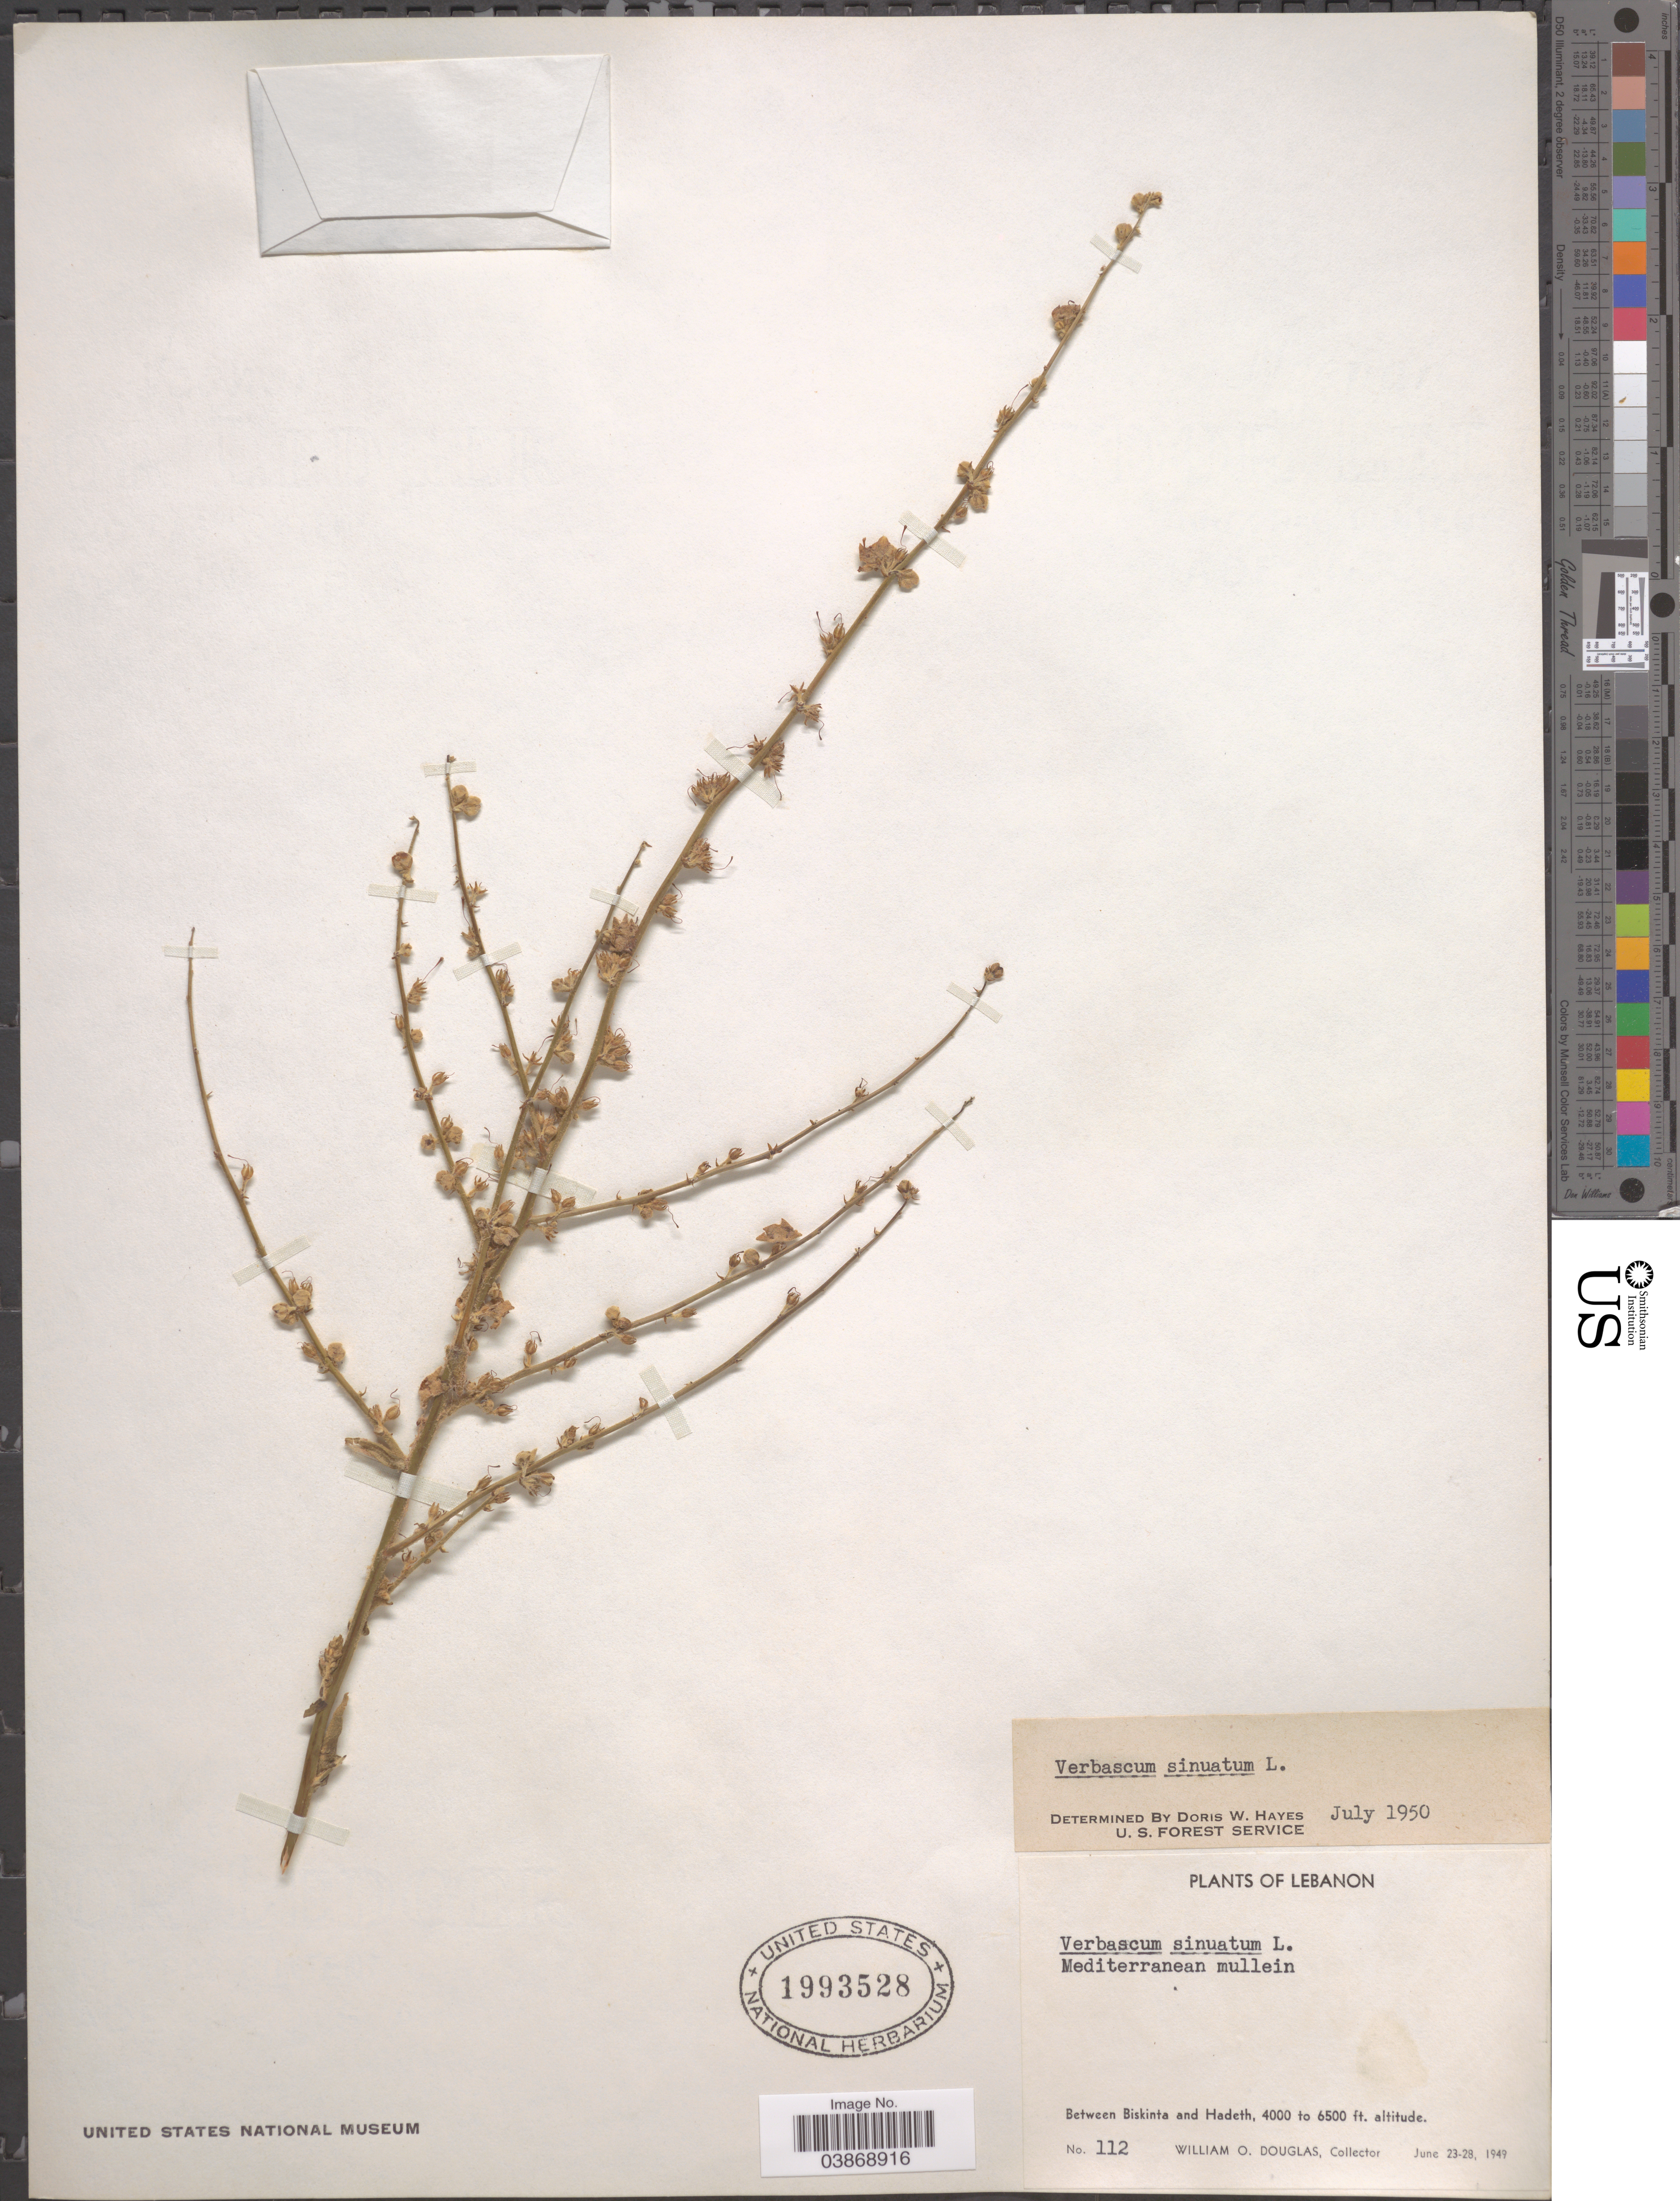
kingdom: Plantae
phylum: Tracheophyta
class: Magnoliopsida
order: Lamiales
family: Scrophulariaceae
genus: Verbascum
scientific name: Verbascum sinuatum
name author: L.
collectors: W. Douglas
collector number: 112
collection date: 1949-06-23/1949-06-28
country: Lebanon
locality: Between Biskinta and Hadeth.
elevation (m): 1219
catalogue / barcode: US 1993528